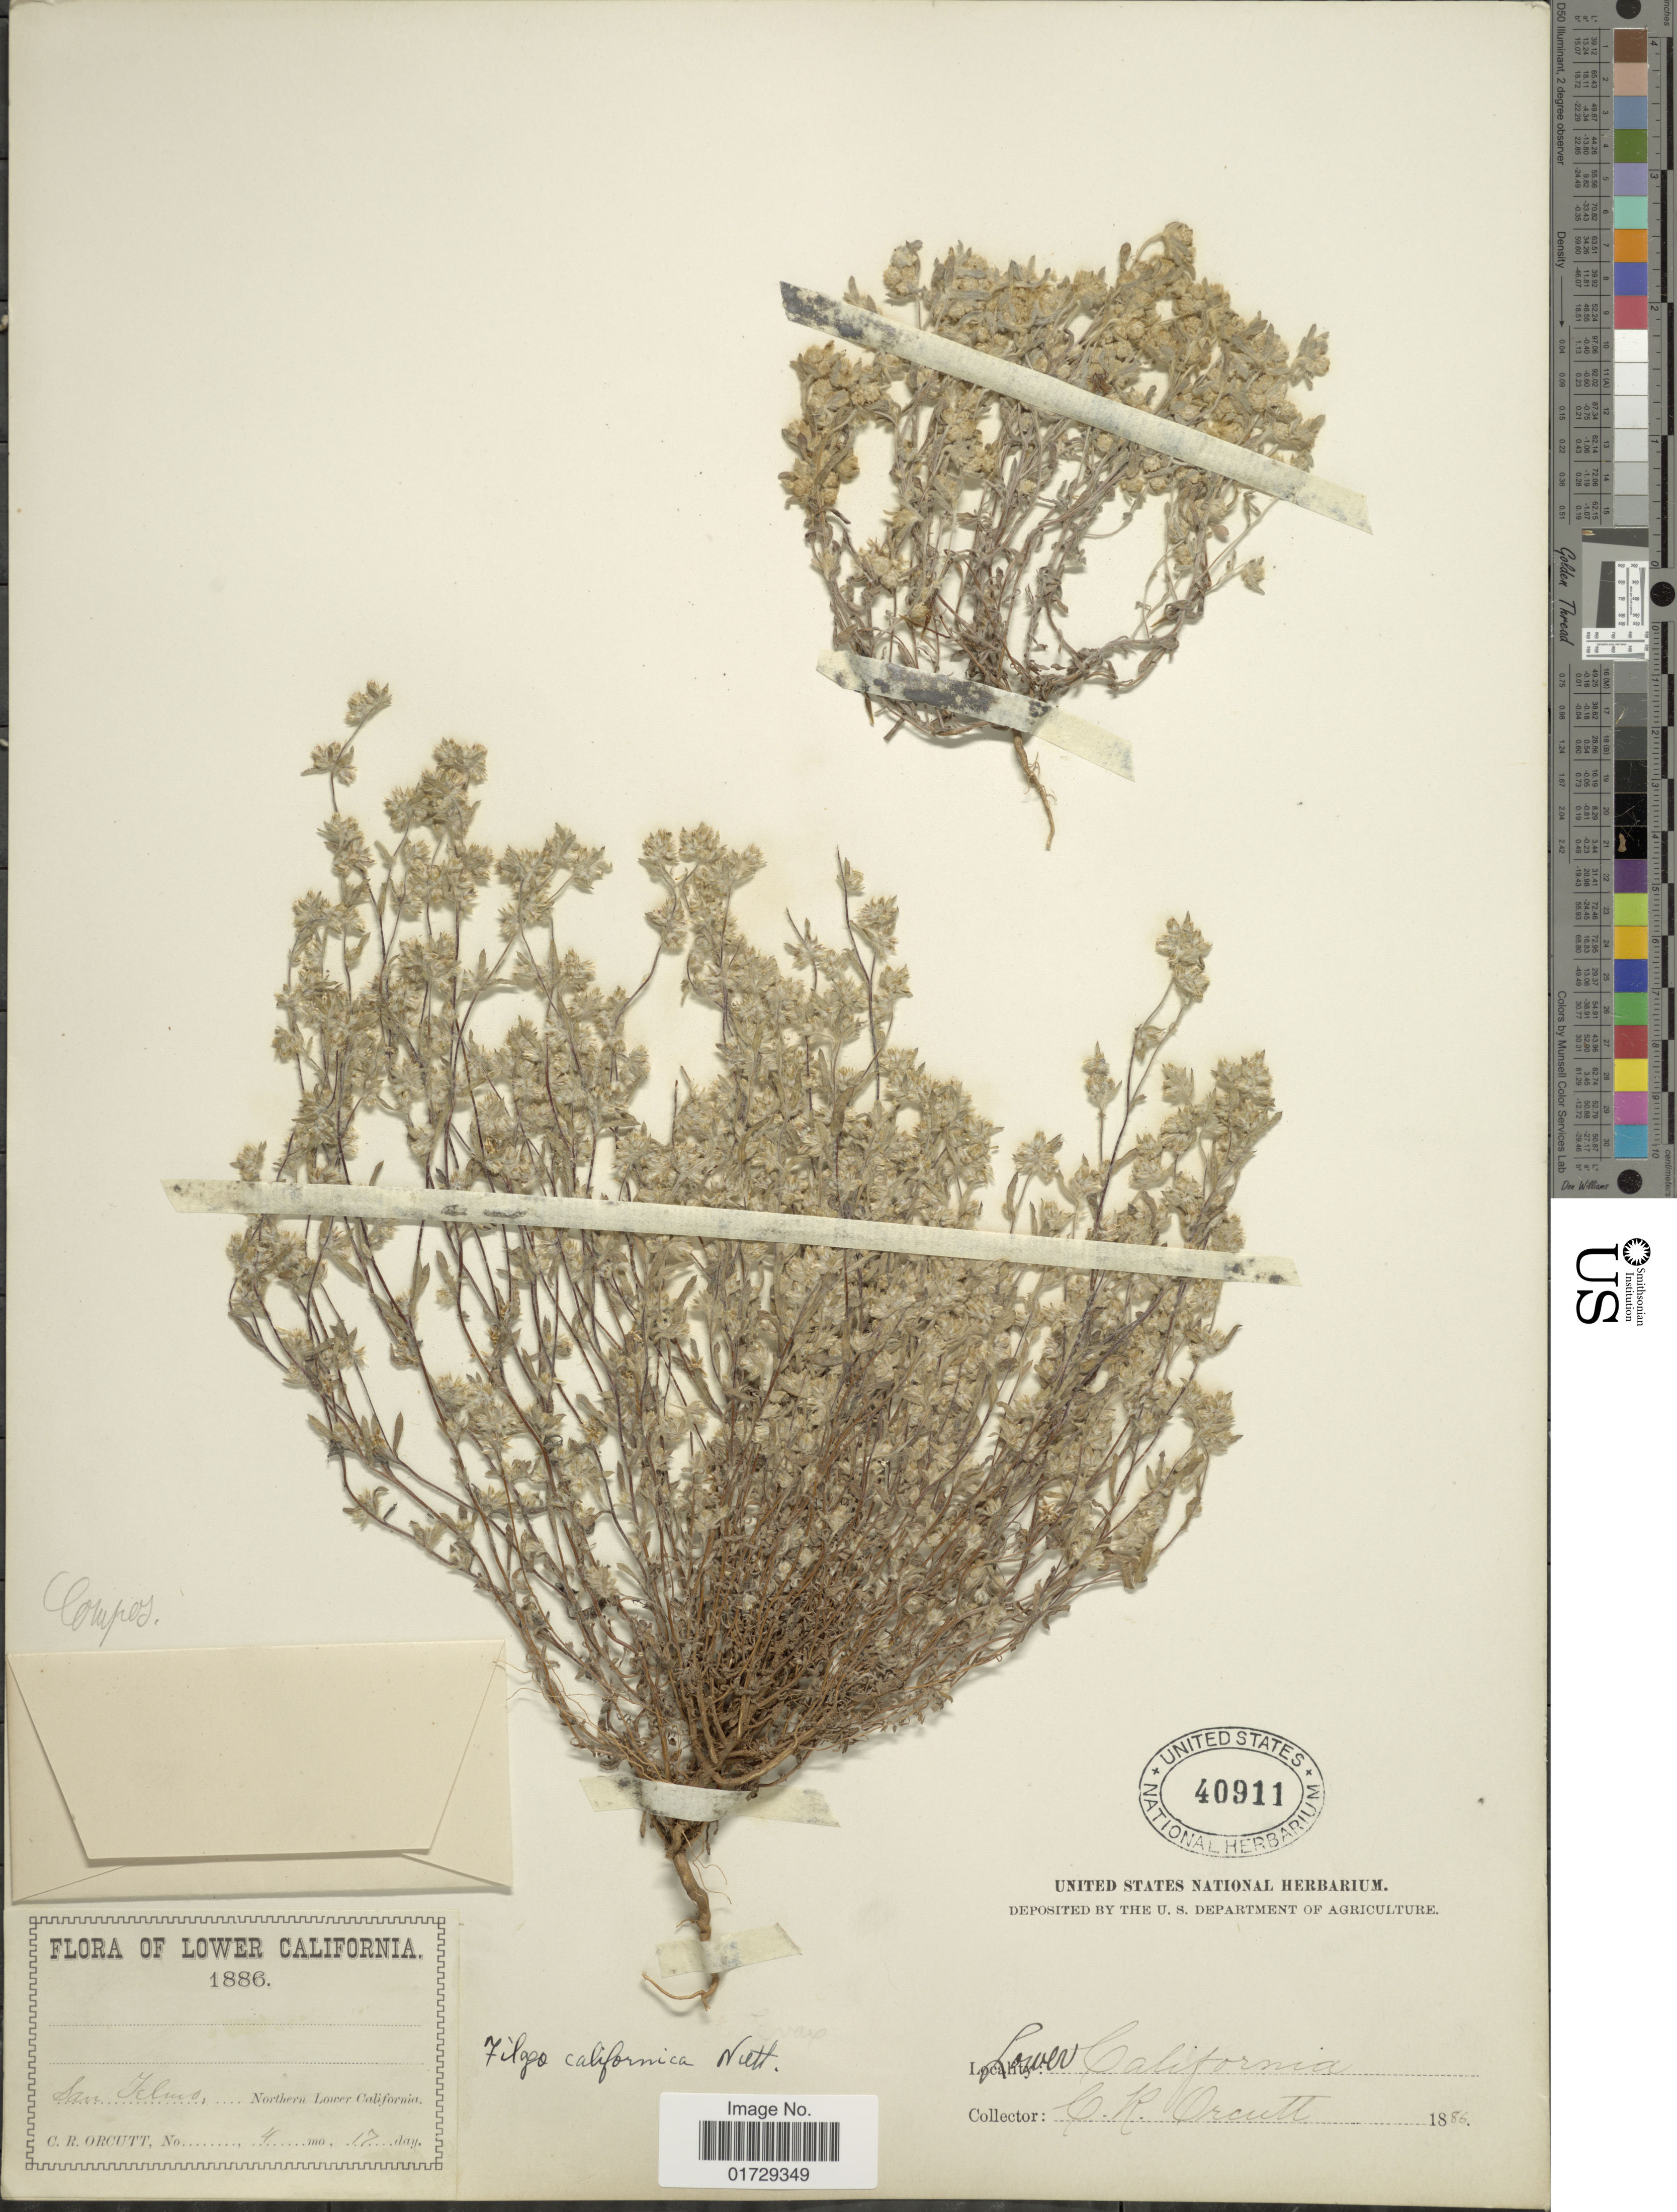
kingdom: Plantae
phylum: Tracheophyta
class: Magnoliopsida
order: Asterales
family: Asteraceae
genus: Filago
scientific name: Filago californica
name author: Nutt.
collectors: C. R. Orcutt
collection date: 1886-04-17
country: Mexico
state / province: Baja California Norte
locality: San Telmo, Northern Lower California.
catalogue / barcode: US 40911